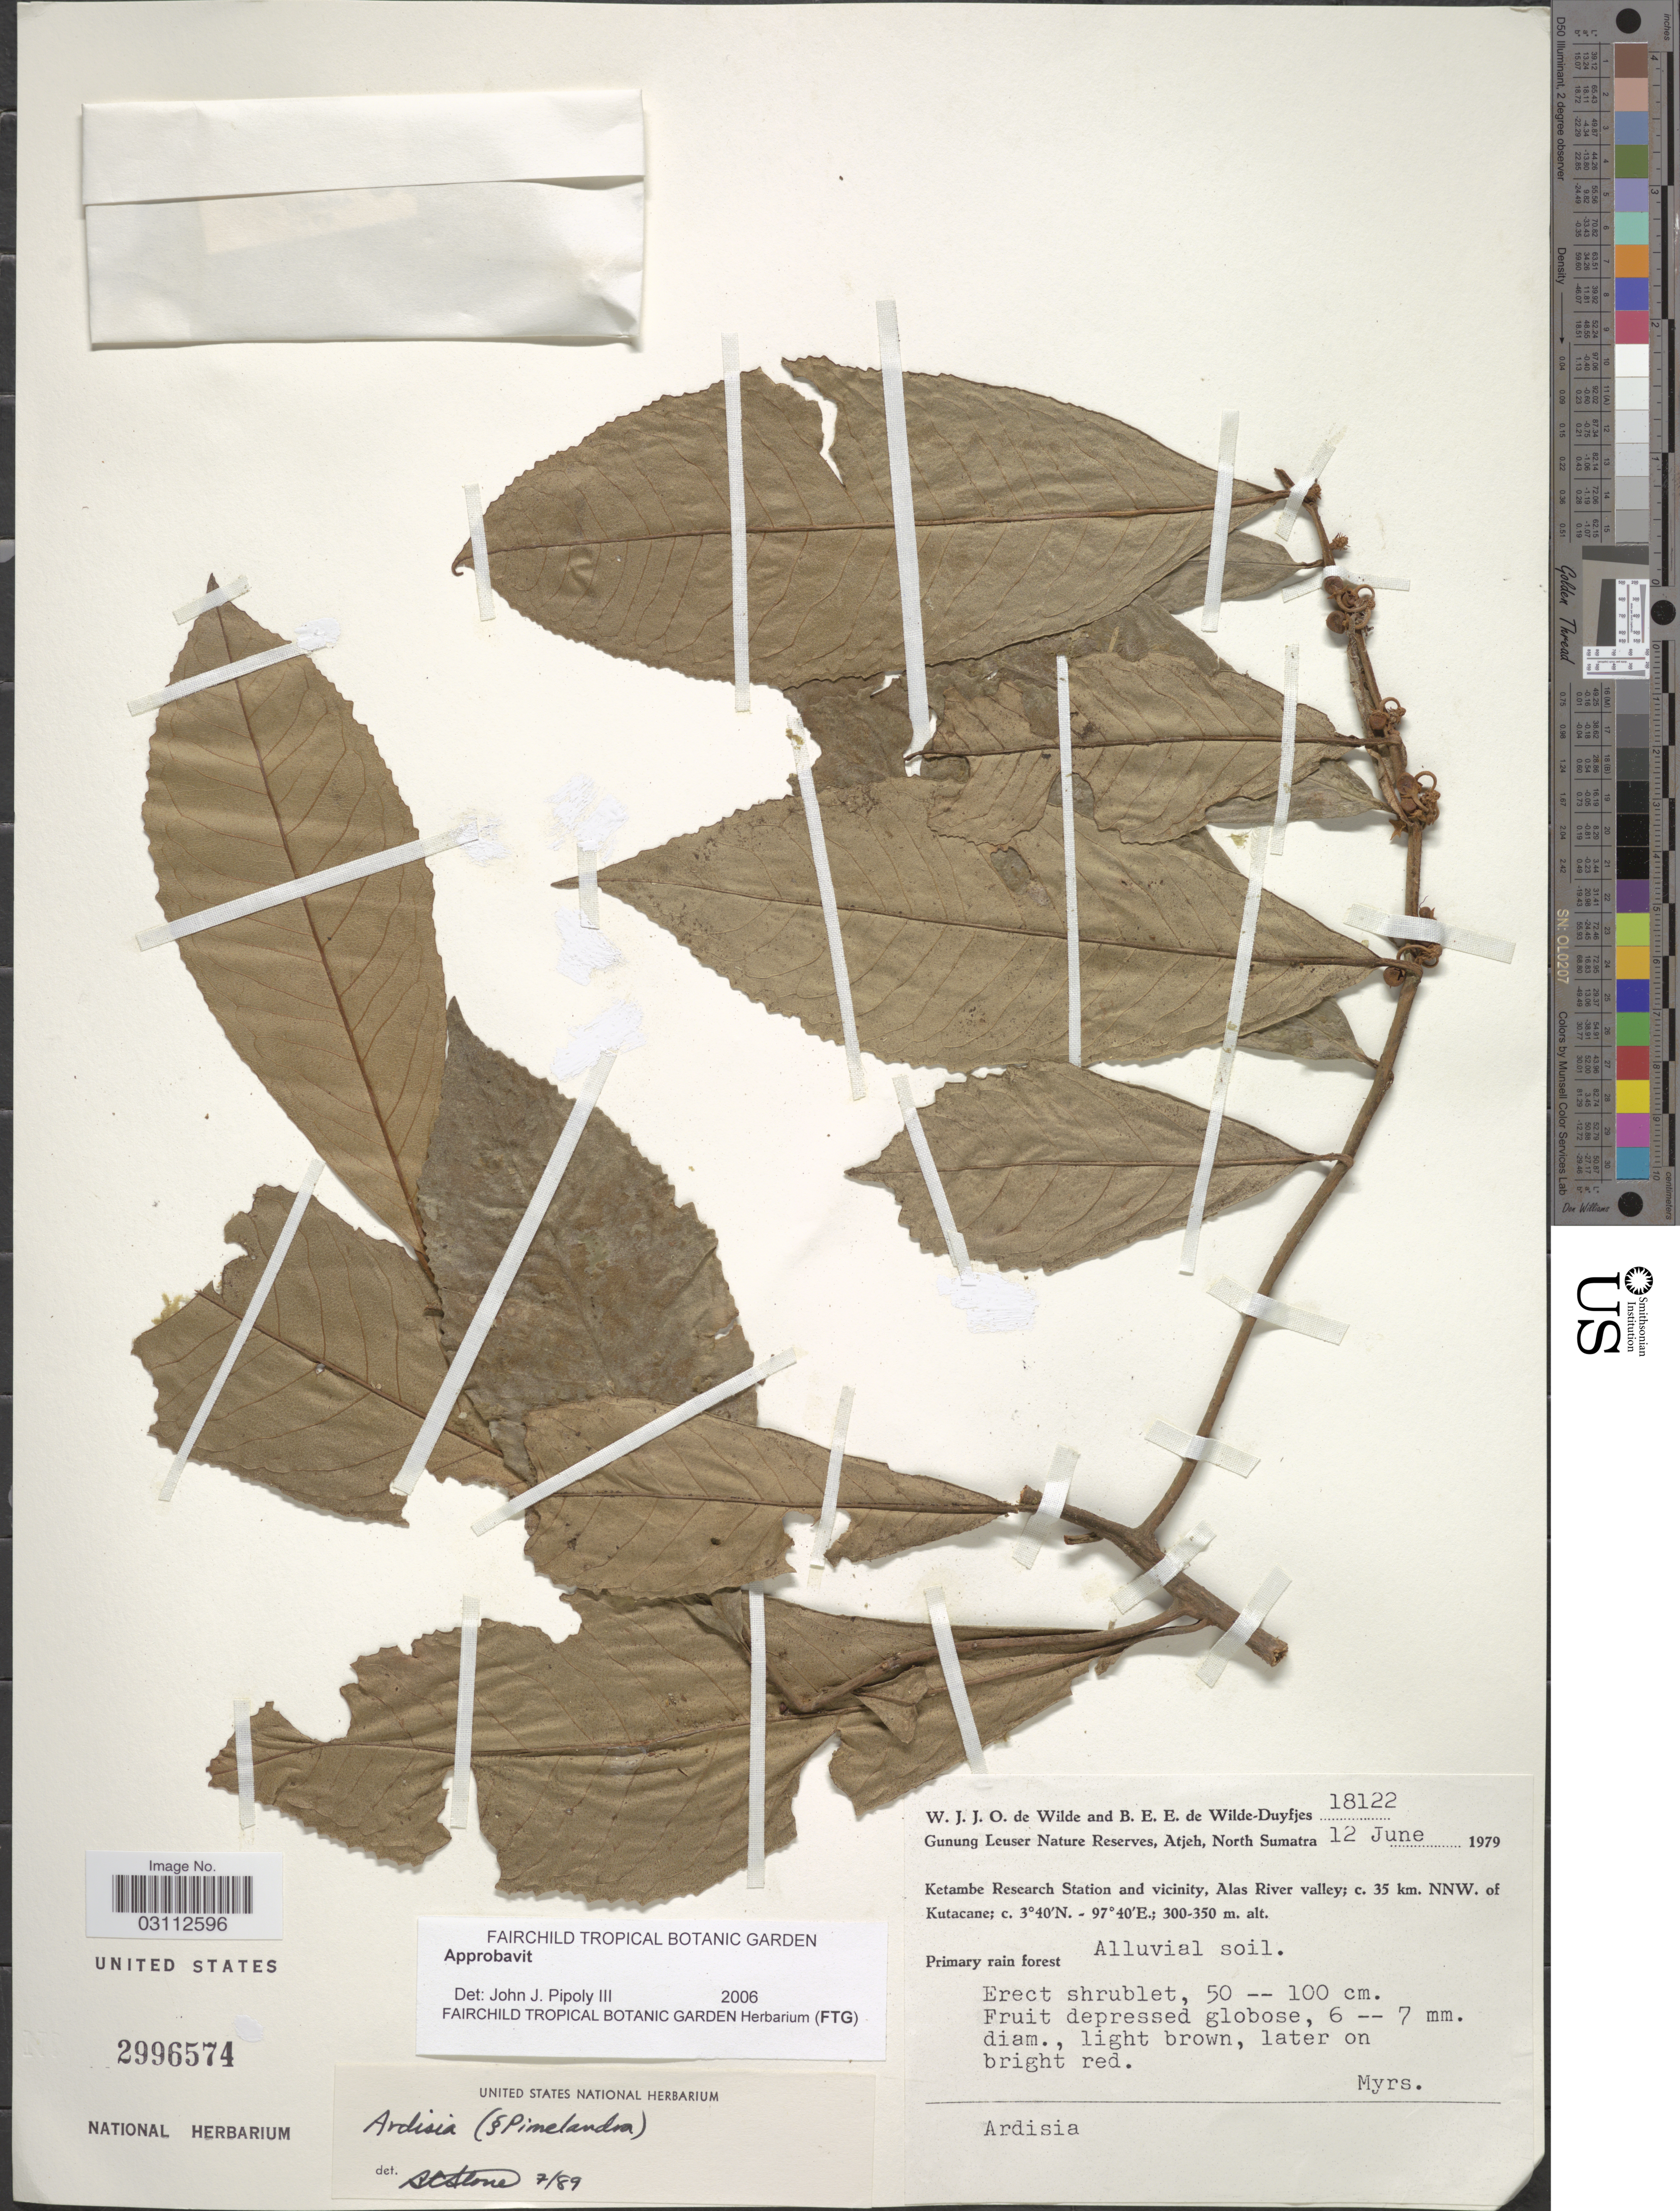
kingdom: Plantae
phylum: Tracheophyta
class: Magnoliopsida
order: Ericales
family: Primulaceae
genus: Ardisia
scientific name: Ardisia sp.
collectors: W. J. de Wilde & B. E. de Wilde-Duyfjes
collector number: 18122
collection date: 1979-06-12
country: Indonesia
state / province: Sumatra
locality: Gunung Leuser Nature Reserves, Atjeh, North Sumatra, Ketambe Research Station and vicinity, Alas River valley; c. 35 km. NNW. of Kutacane.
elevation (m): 300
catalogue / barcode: US 2996574